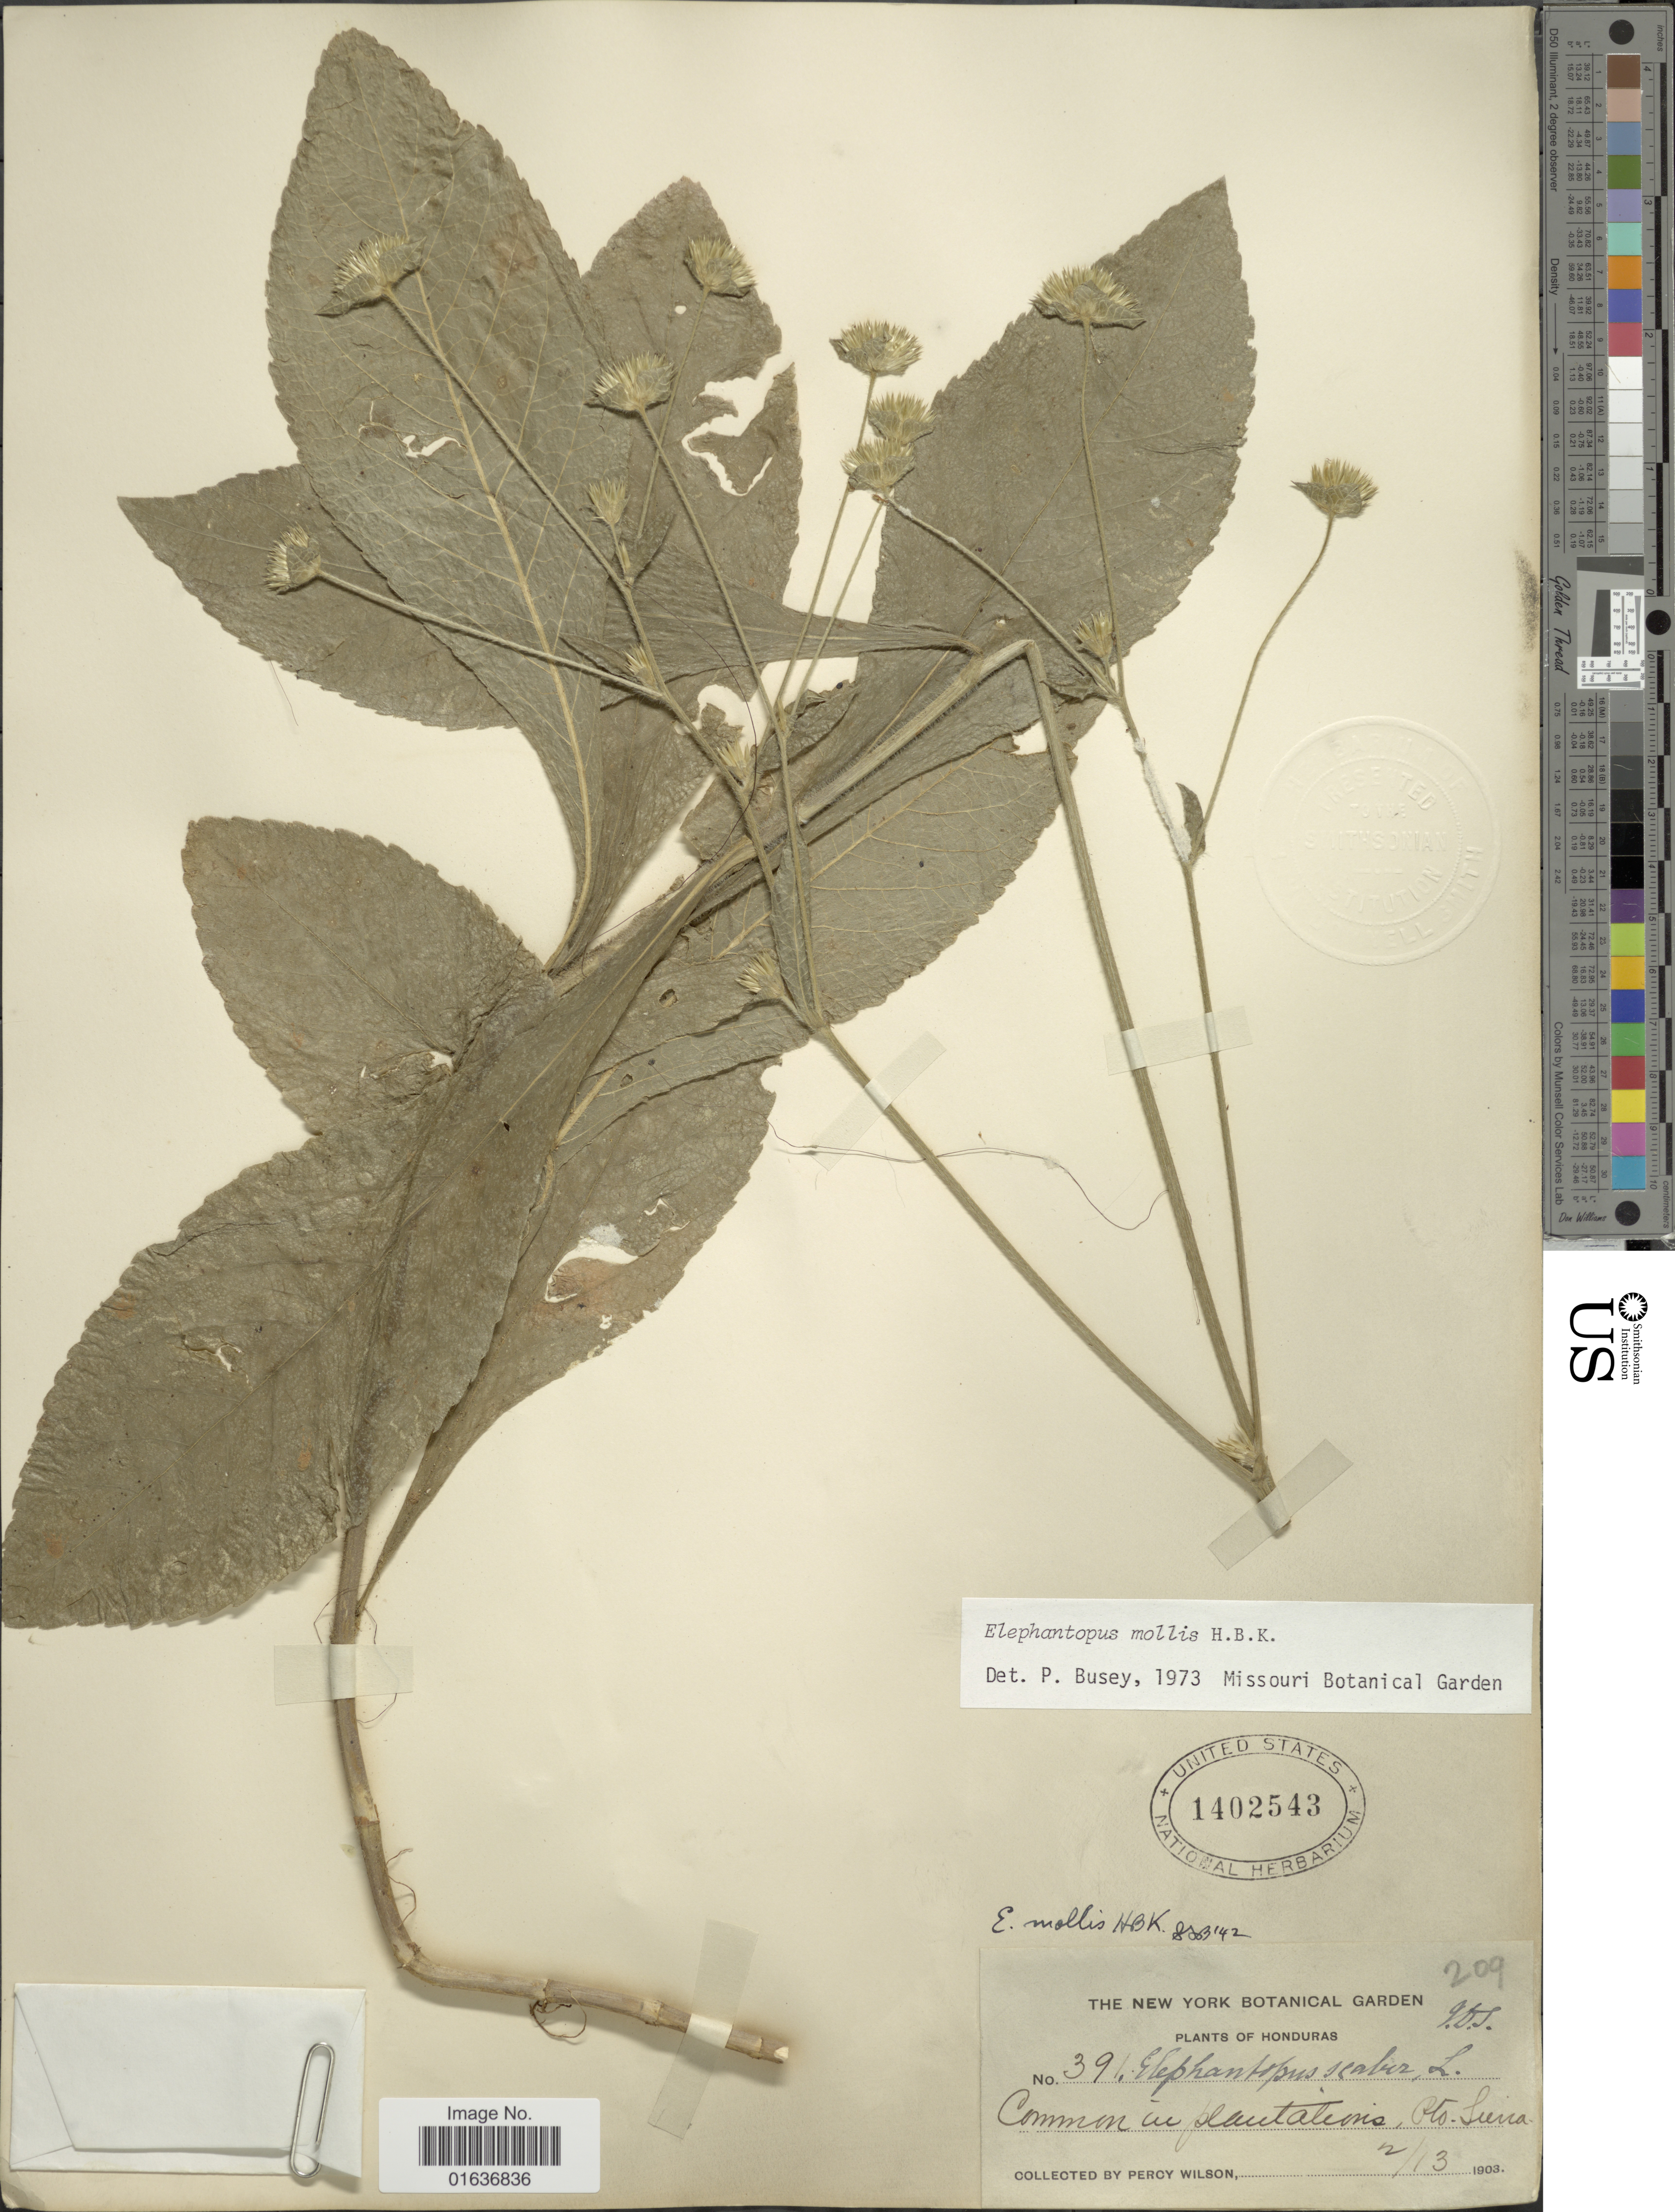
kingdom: Plantae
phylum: Tracheophyta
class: Magnoliopsida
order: Asterales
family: Asteraceae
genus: Elephantopus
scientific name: Elephantopus mollis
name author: Kunth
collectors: P. Wilson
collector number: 391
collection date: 1903-02-13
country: Honduras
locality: Pto. Sierra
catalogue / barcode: US 1402543